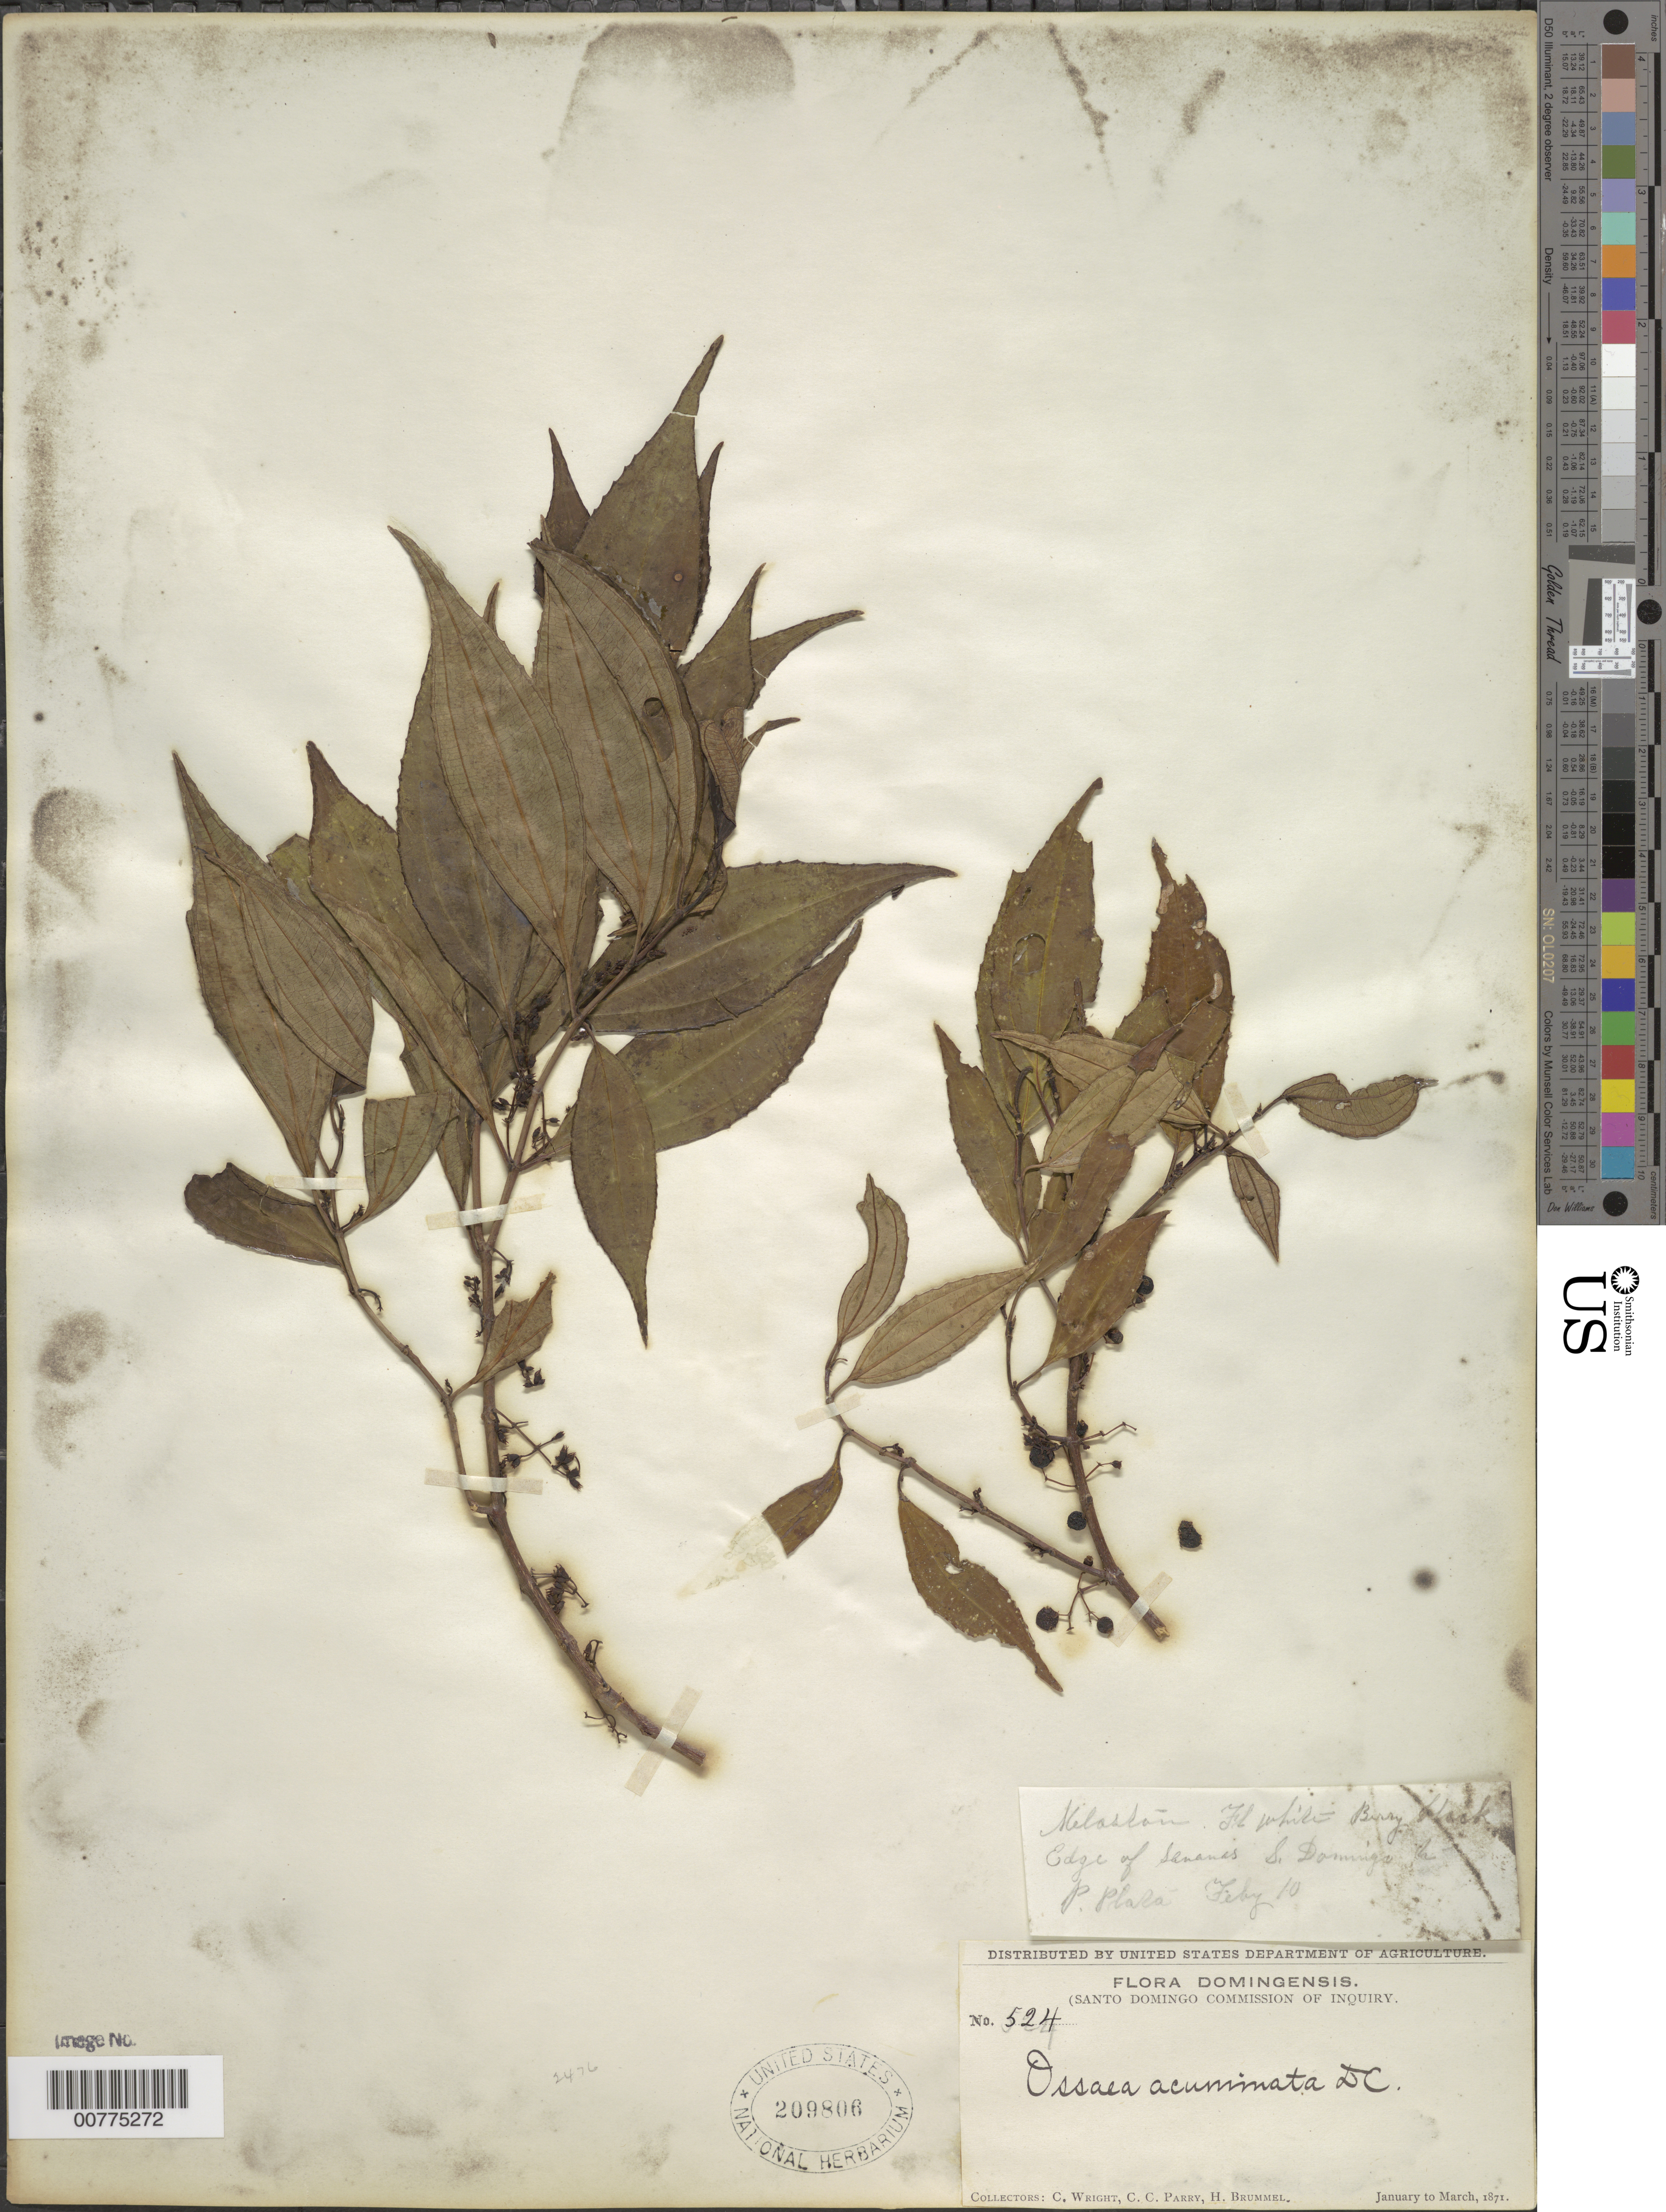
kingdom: Plantae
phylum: Tracheophyta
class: Magnoliopsida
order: Myrtales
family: Melastomataceae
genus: Mecranium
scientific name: Mecranium acuminatum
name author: (DC.) Skean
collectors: C. Wright, C. C. Parry & H. Brummel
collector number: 524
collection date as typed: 10 Feb 1871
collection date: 1871-02-10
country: Dominican Republic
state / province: Puerto Plata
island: Hispaniola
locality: Edge of Senanes.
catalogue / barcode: US 209806